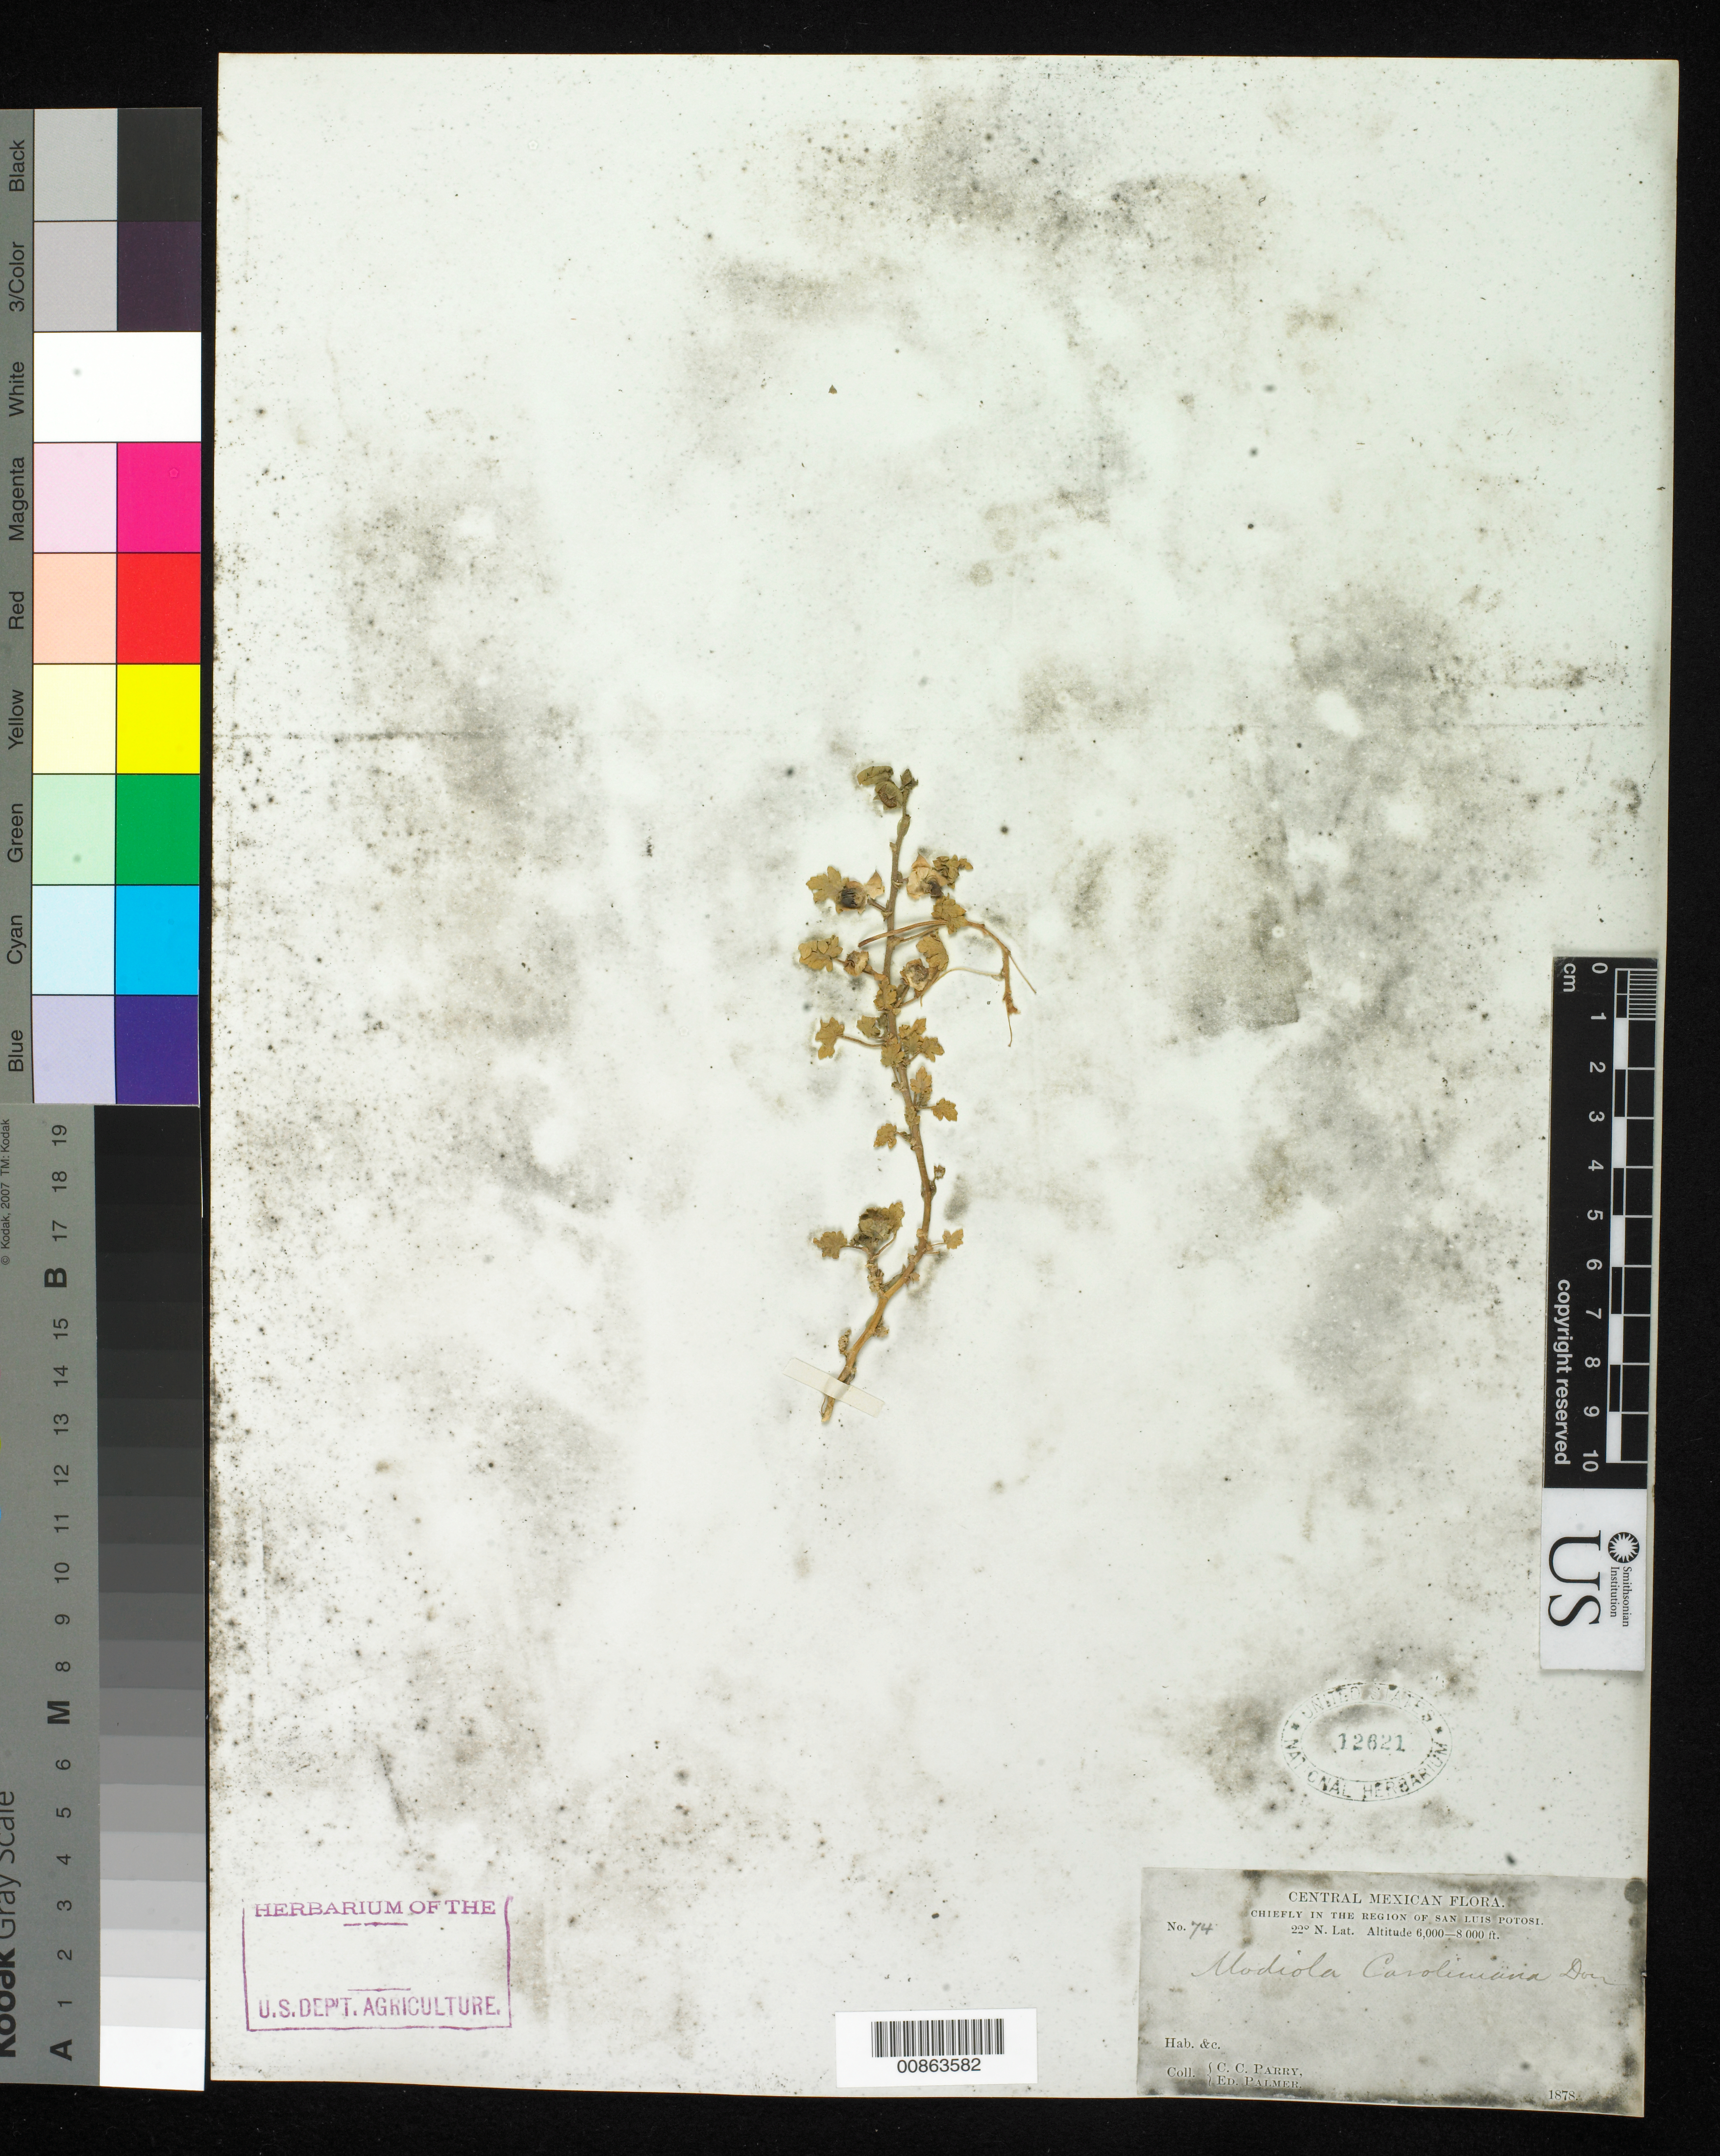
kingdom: Plantae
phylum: Tracheophyta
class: Magnoliopsida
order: Malvales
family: Malvaceae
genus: Modiola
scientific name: Modiola caroliniana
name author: (L.) G. Don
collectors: C. C. Parry & E. Palmer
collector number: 74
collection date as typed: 1878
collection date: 1878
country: Mexico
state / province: San Luis Potosí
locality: Chiefly in the region of San Luis Potosí.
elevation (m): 1829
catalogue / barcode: US 12621